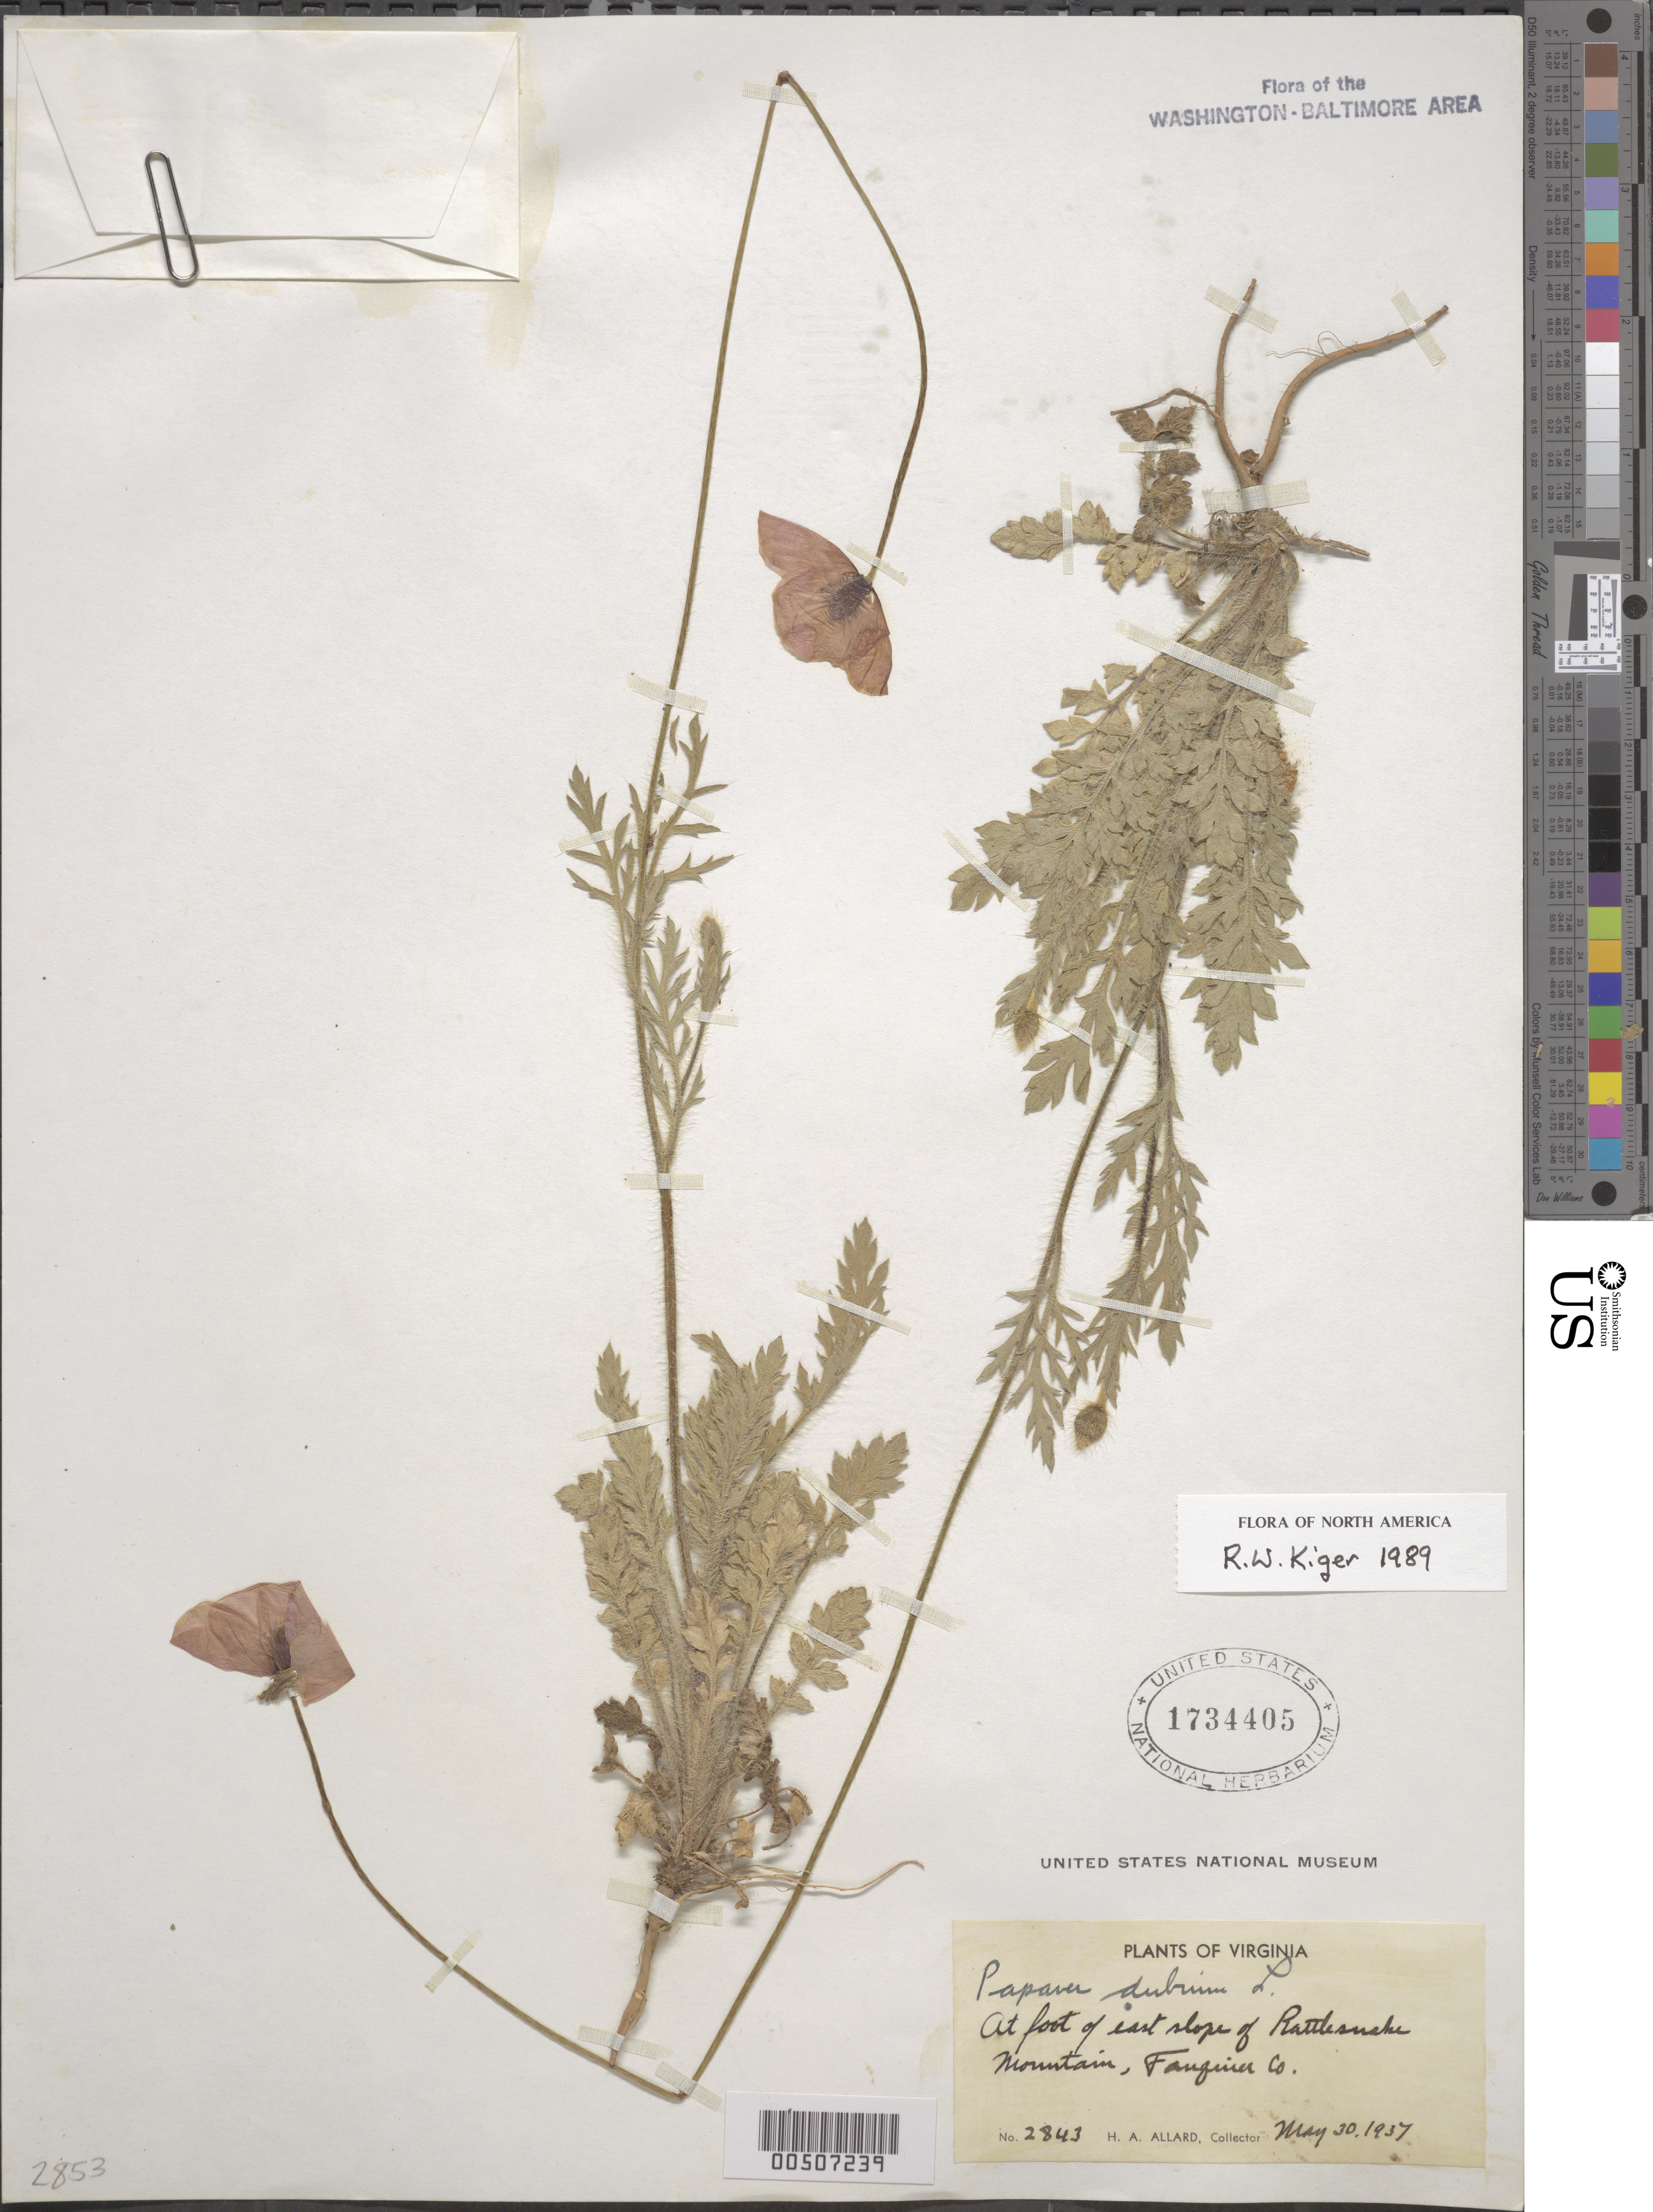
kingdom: Plantae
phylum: Tracheophyta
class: Magnoliopsida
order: Ranunculales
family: Papaveraceae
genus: Papaver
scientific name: Papaver dubium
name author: L.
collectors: H. A. Allard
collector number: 2843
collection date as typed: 30 May 1937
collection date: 1937-05-30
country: United States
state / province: Virginia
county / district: Fauquier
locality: E slope of Rattlesnake Mouthain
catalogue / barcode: US 1734405